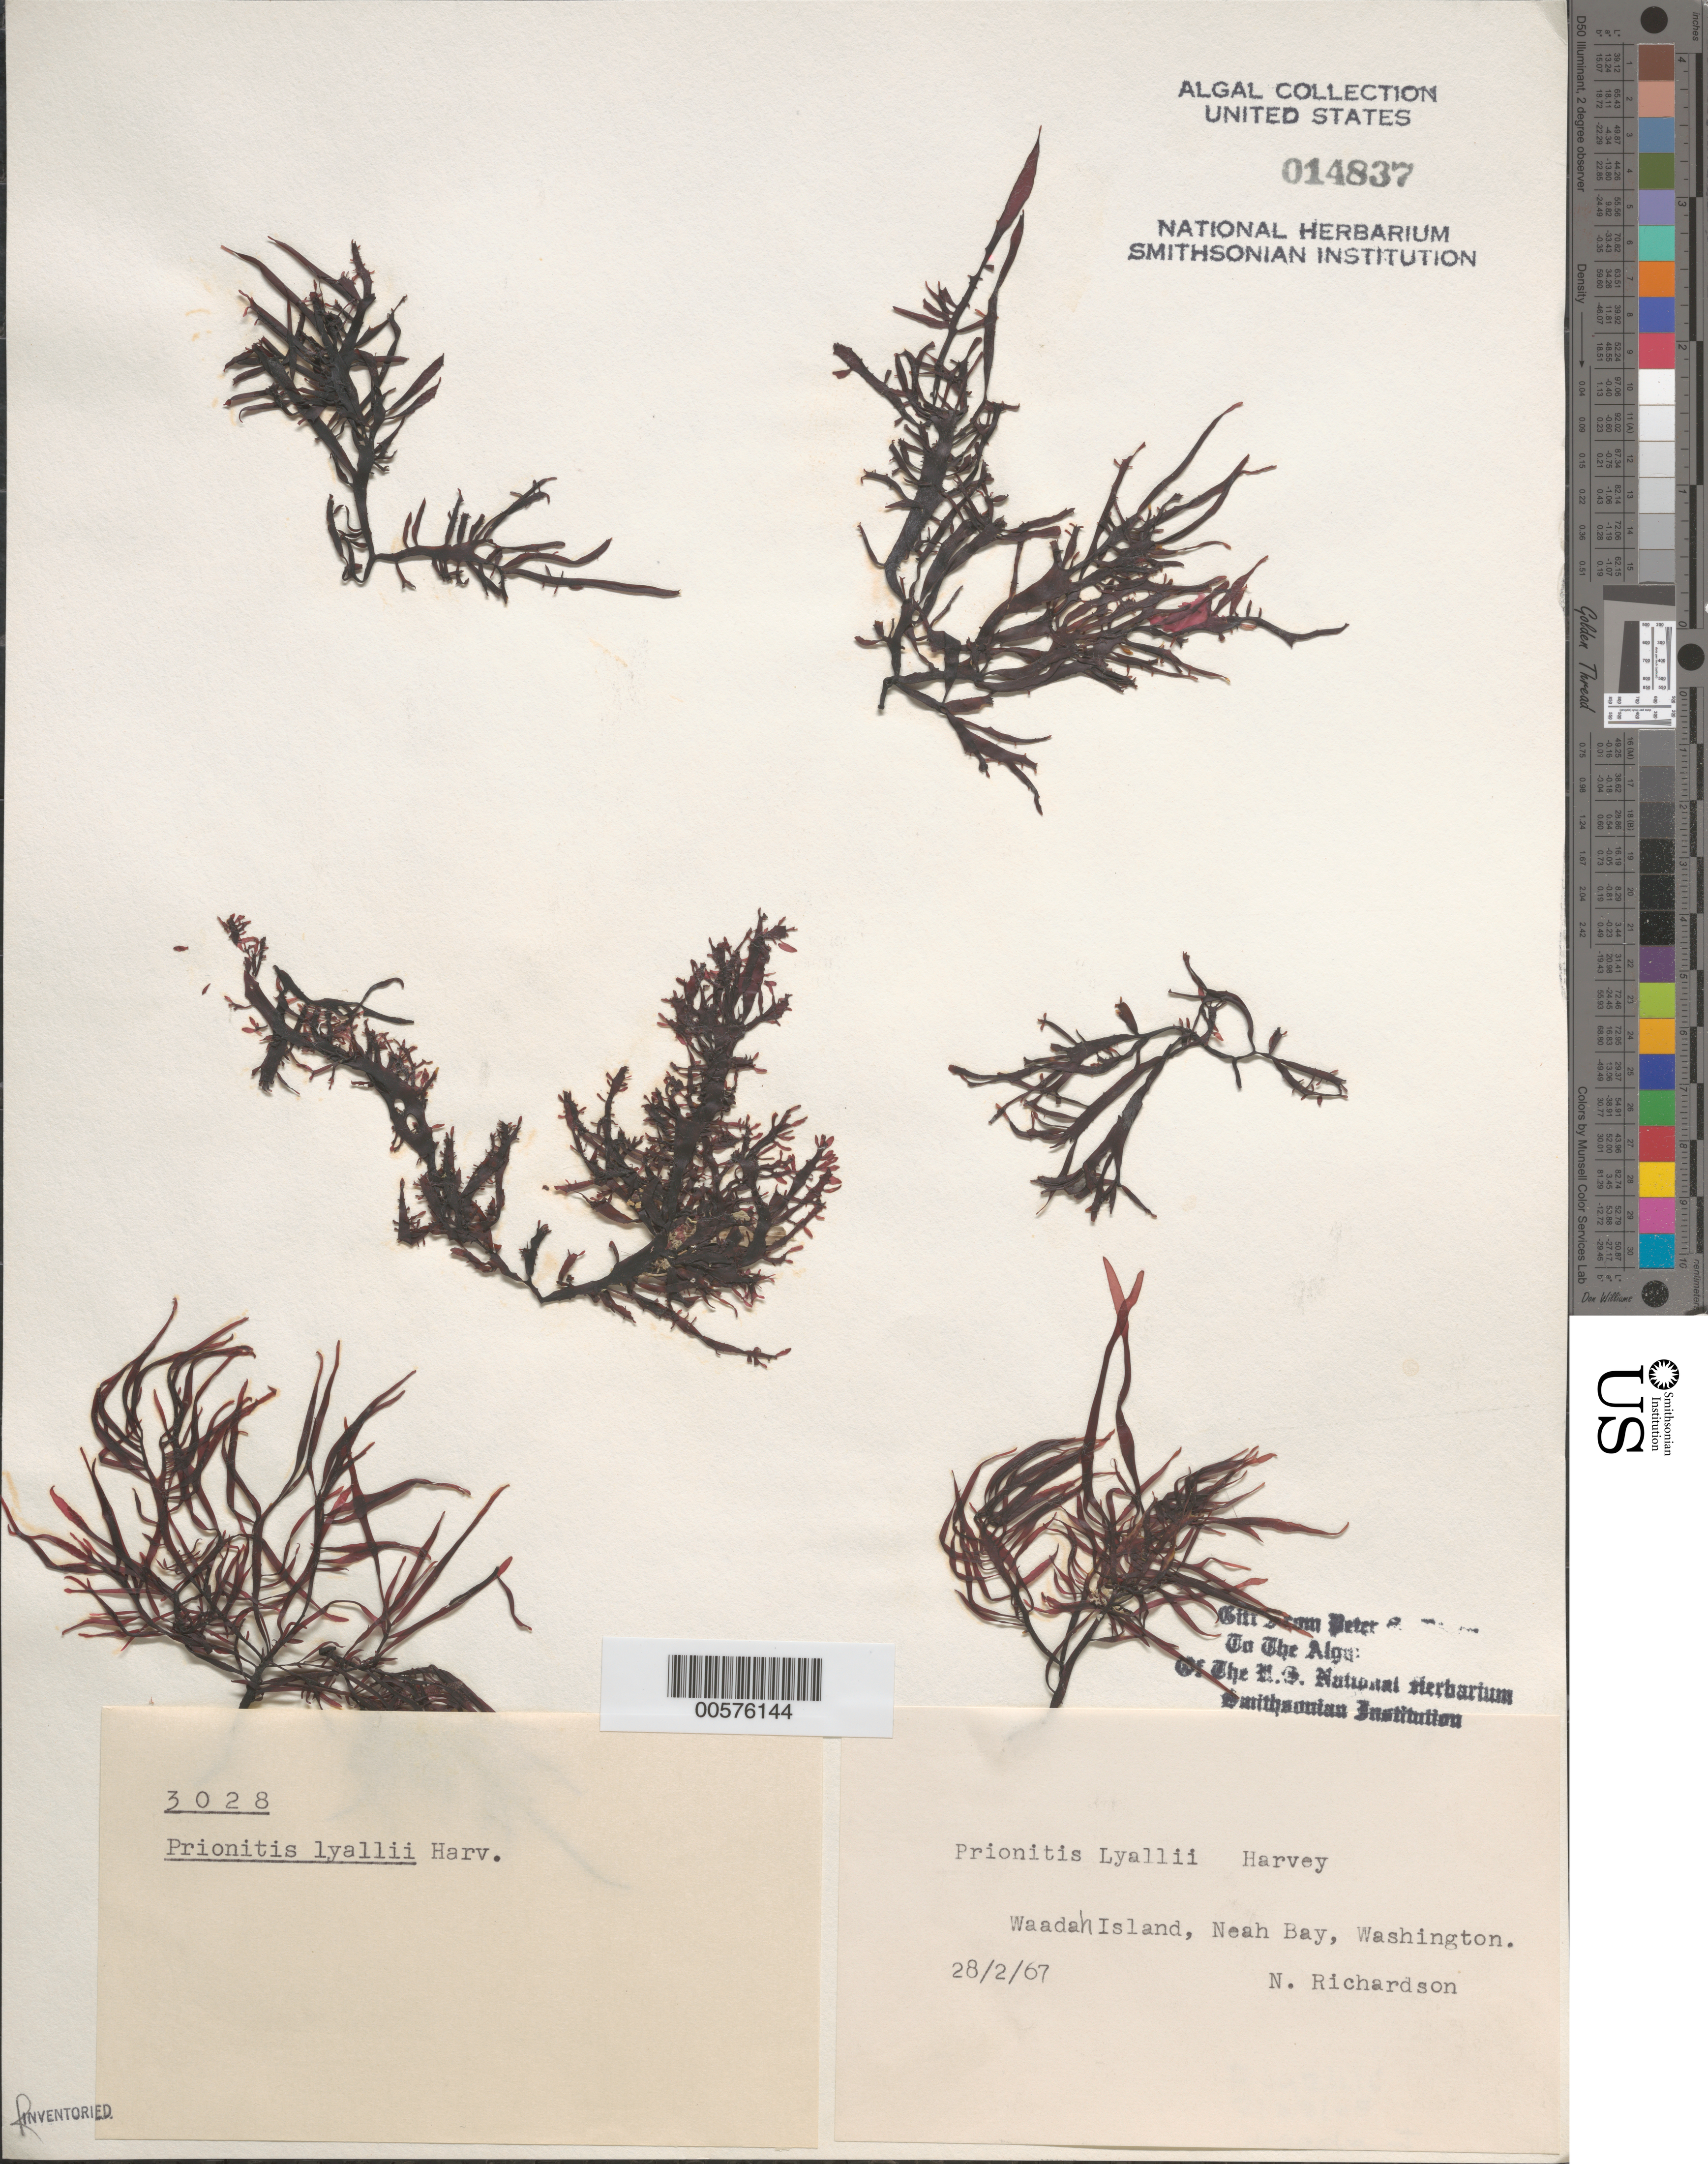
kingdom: Plantae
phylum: Rhodophyta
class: Florideophyceae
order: Cryptonemiales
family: Cryptonemiaceae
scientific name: Prionitis sternbergii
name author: (C. Agardh) J. Agardh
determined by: Algae name updating Project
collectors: N. Richardson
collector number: PSD 3028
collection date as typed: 28 Feb 1967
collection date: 1967-02-28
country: United States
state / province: Washington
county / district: Clallam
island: Waadah Island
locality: Neah Bay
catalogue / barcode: US 14837